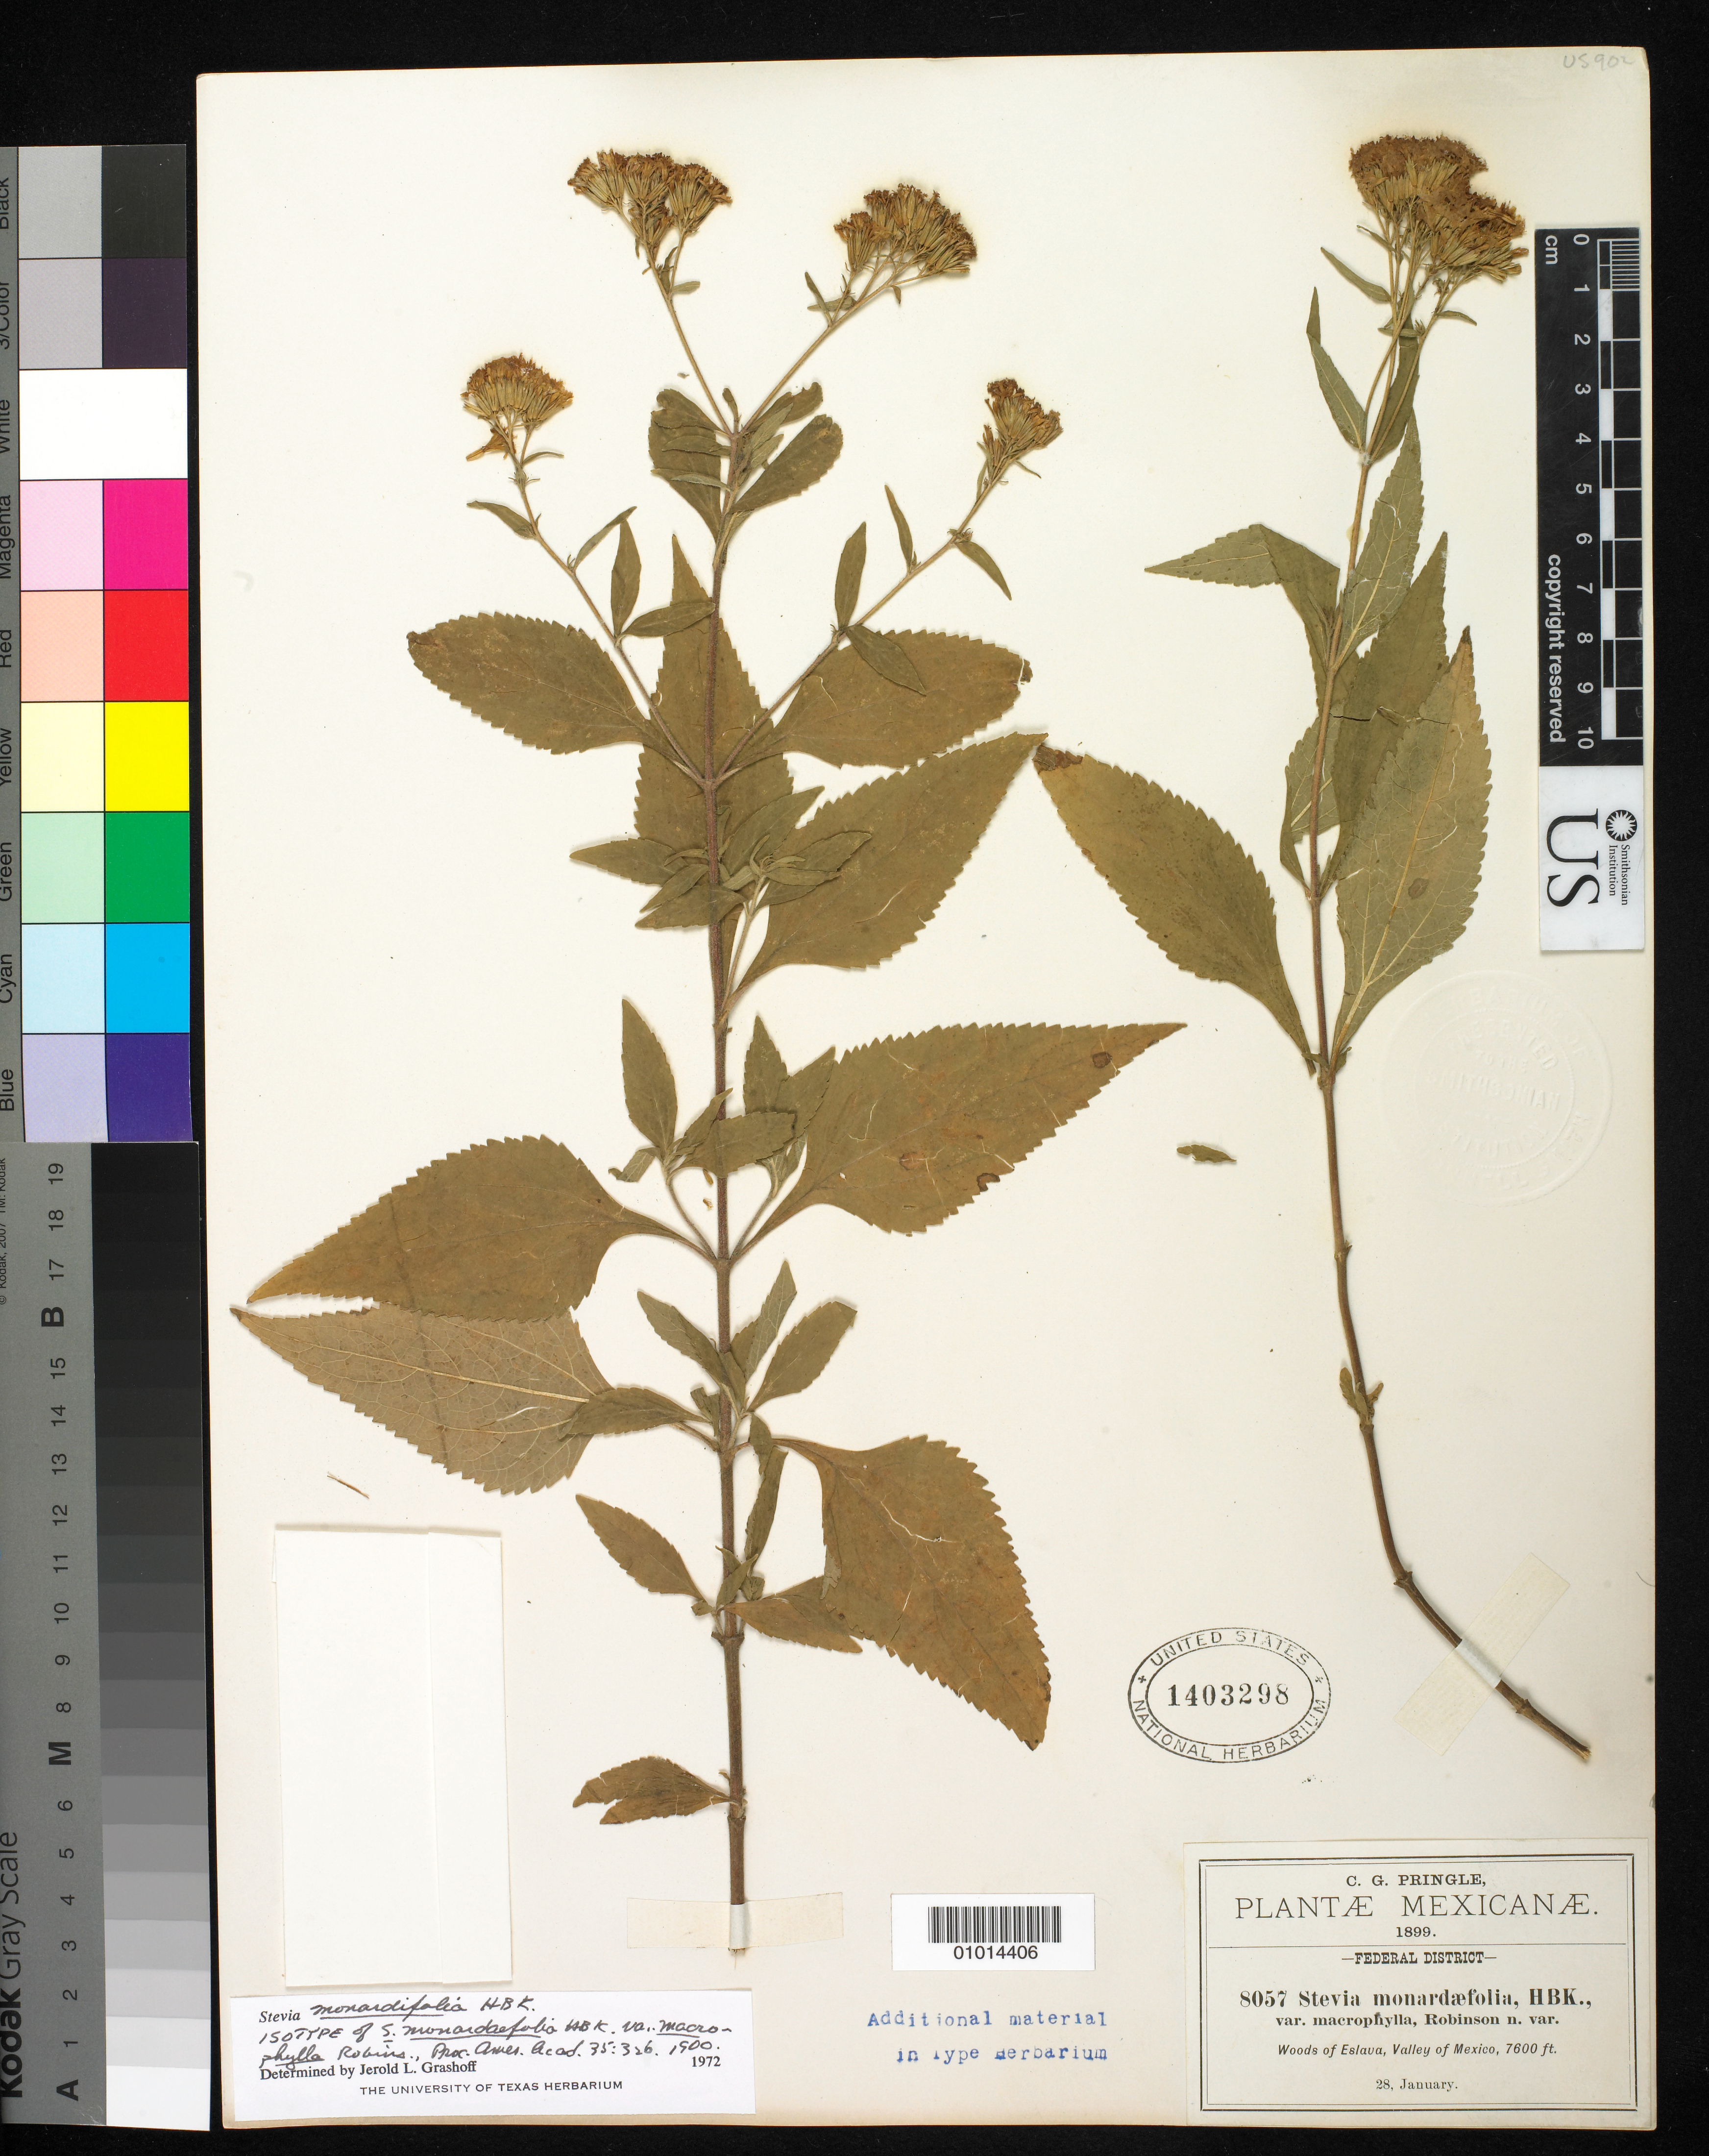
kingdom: Plantae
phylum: Tracheophyta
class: Magnoliopsida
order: Asterales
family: Asteraceae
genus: Stevia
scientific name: Stevia monardifolia var. macrophylla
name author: B.L. Rob.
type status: Syntype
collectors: C. G. Pringle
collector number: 8057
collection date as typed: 28 Jan 1899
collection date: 1899-01-28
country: Mexico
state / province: Distrito Federal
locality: Valley of Mexico.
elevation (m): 2350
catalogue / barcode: US 1403298